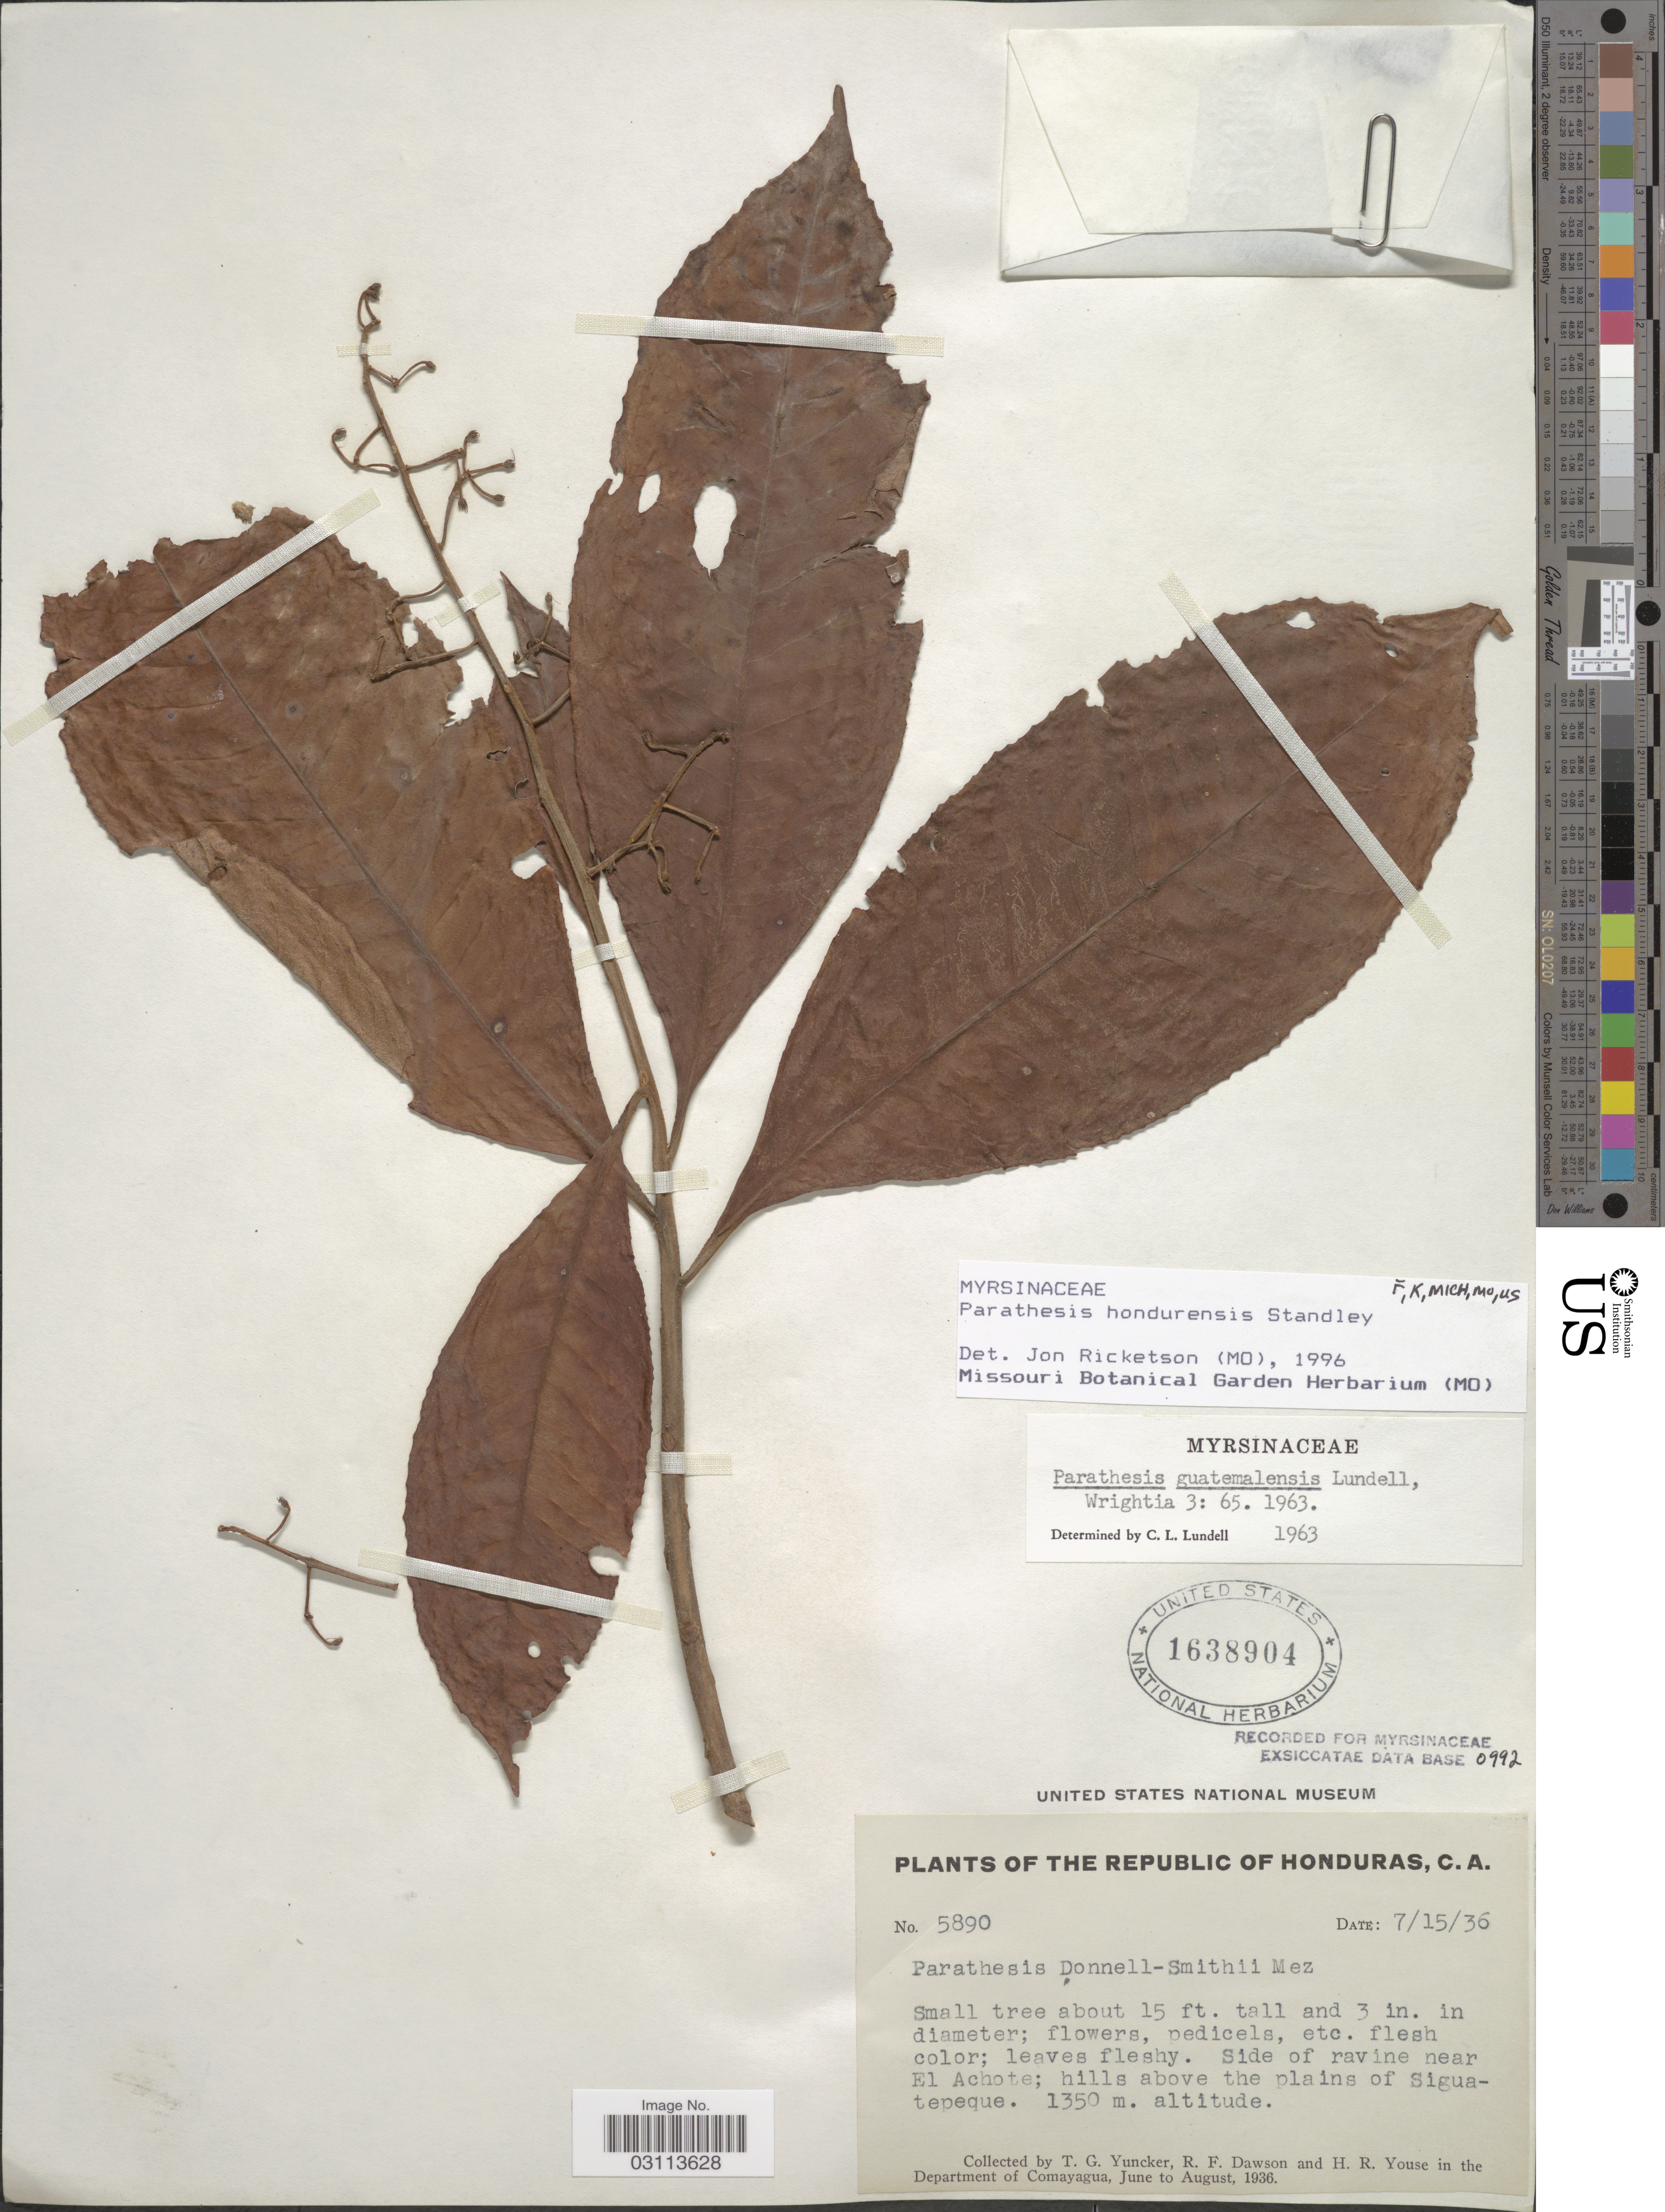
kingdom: Plantae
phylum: Tracheophyta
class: Magnoliopsida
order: Ericales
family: Primulaceae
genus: Parathesis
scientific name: Parathesis hondurensis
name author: Standl.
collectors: T. G. Yuncker, R. F. Dawson & H. Youse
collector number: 5890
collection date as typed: Transcribed d/m/y: 15/7/36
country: Honduras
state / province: Comayagua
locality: Side of ravine near El Achote; hills above the plains of Siguatepeque. Department of Comayagua.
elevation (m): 1350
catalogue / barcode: US 1638904